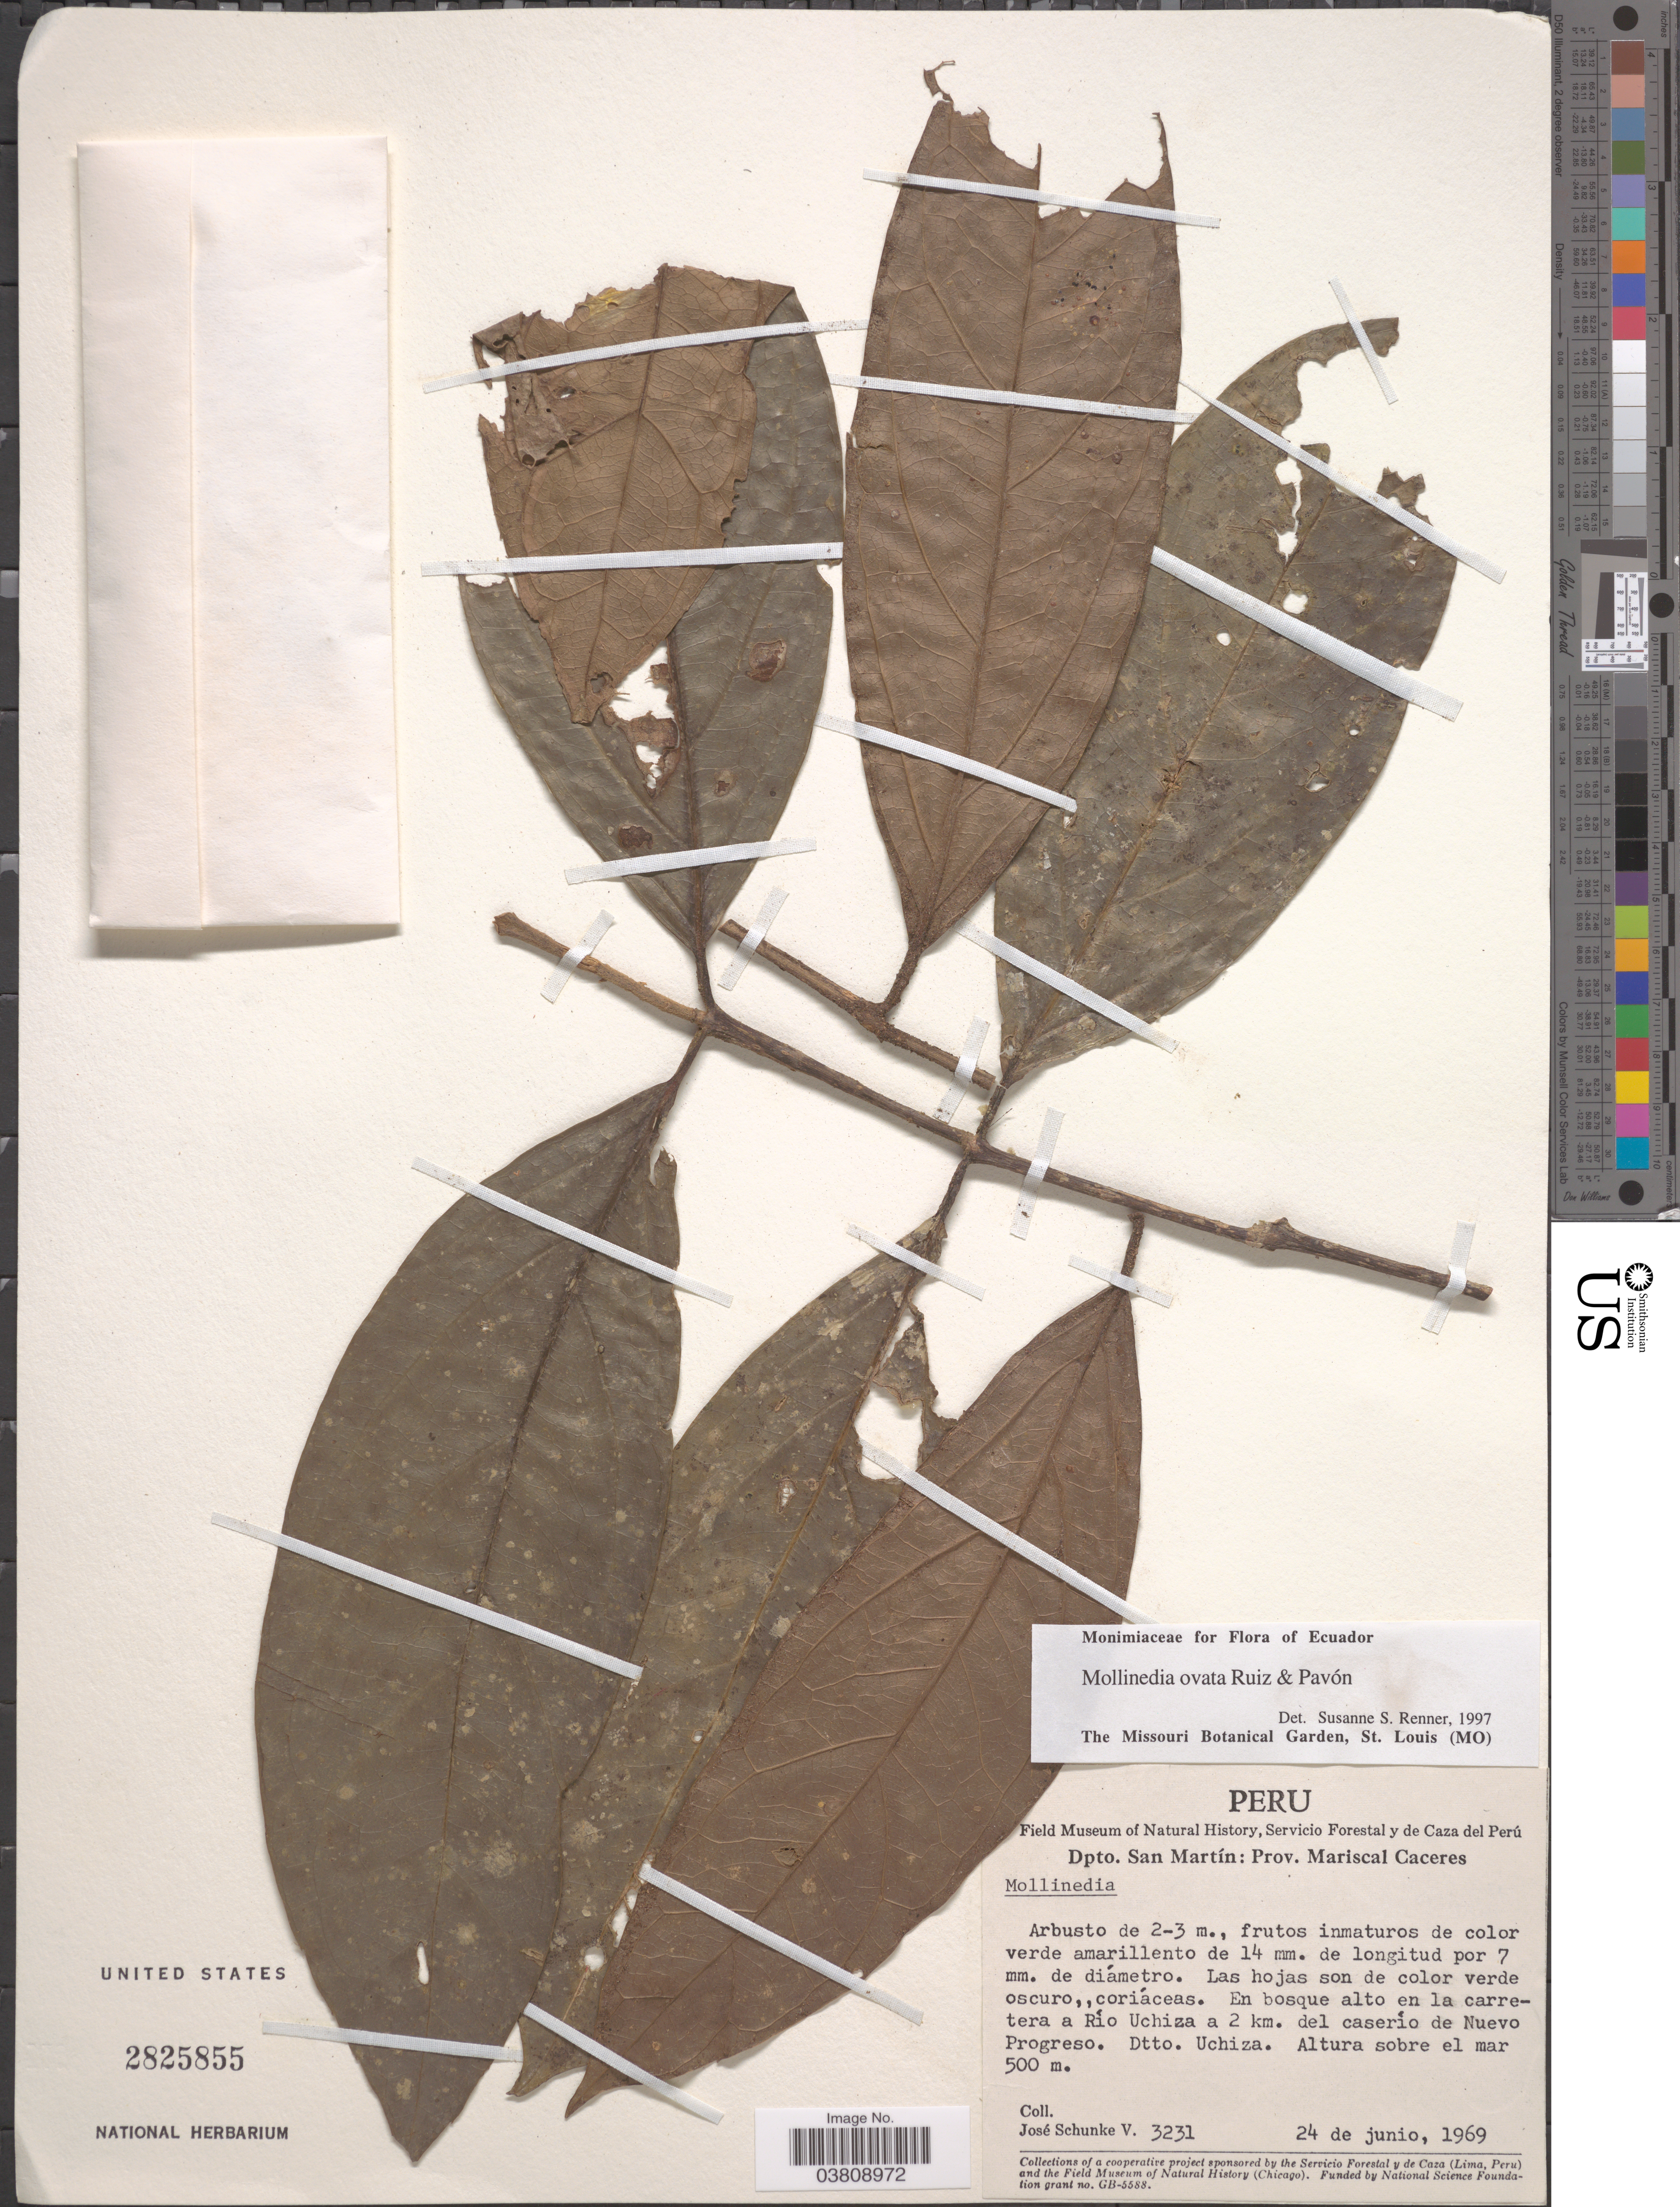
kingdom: Plantae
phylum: Tracheophyta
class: Magnoliopsida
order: Laurales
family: Monimiaceae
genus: Mollinedia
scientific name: Mollinedia ovata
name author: Ruiz & Pav.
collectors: J. Schunke Vigo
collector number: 3231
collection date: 1969-06-24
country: Peru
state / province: San Martín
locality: Dpto. San Martín: Prov. Mariscal Caceres. En bosque alto en la carretera a Río Uchiza a 2 km. del caserío de Nuevo Progreso. Dtto. Uchiza.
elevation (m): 500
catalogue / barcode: US 2825855